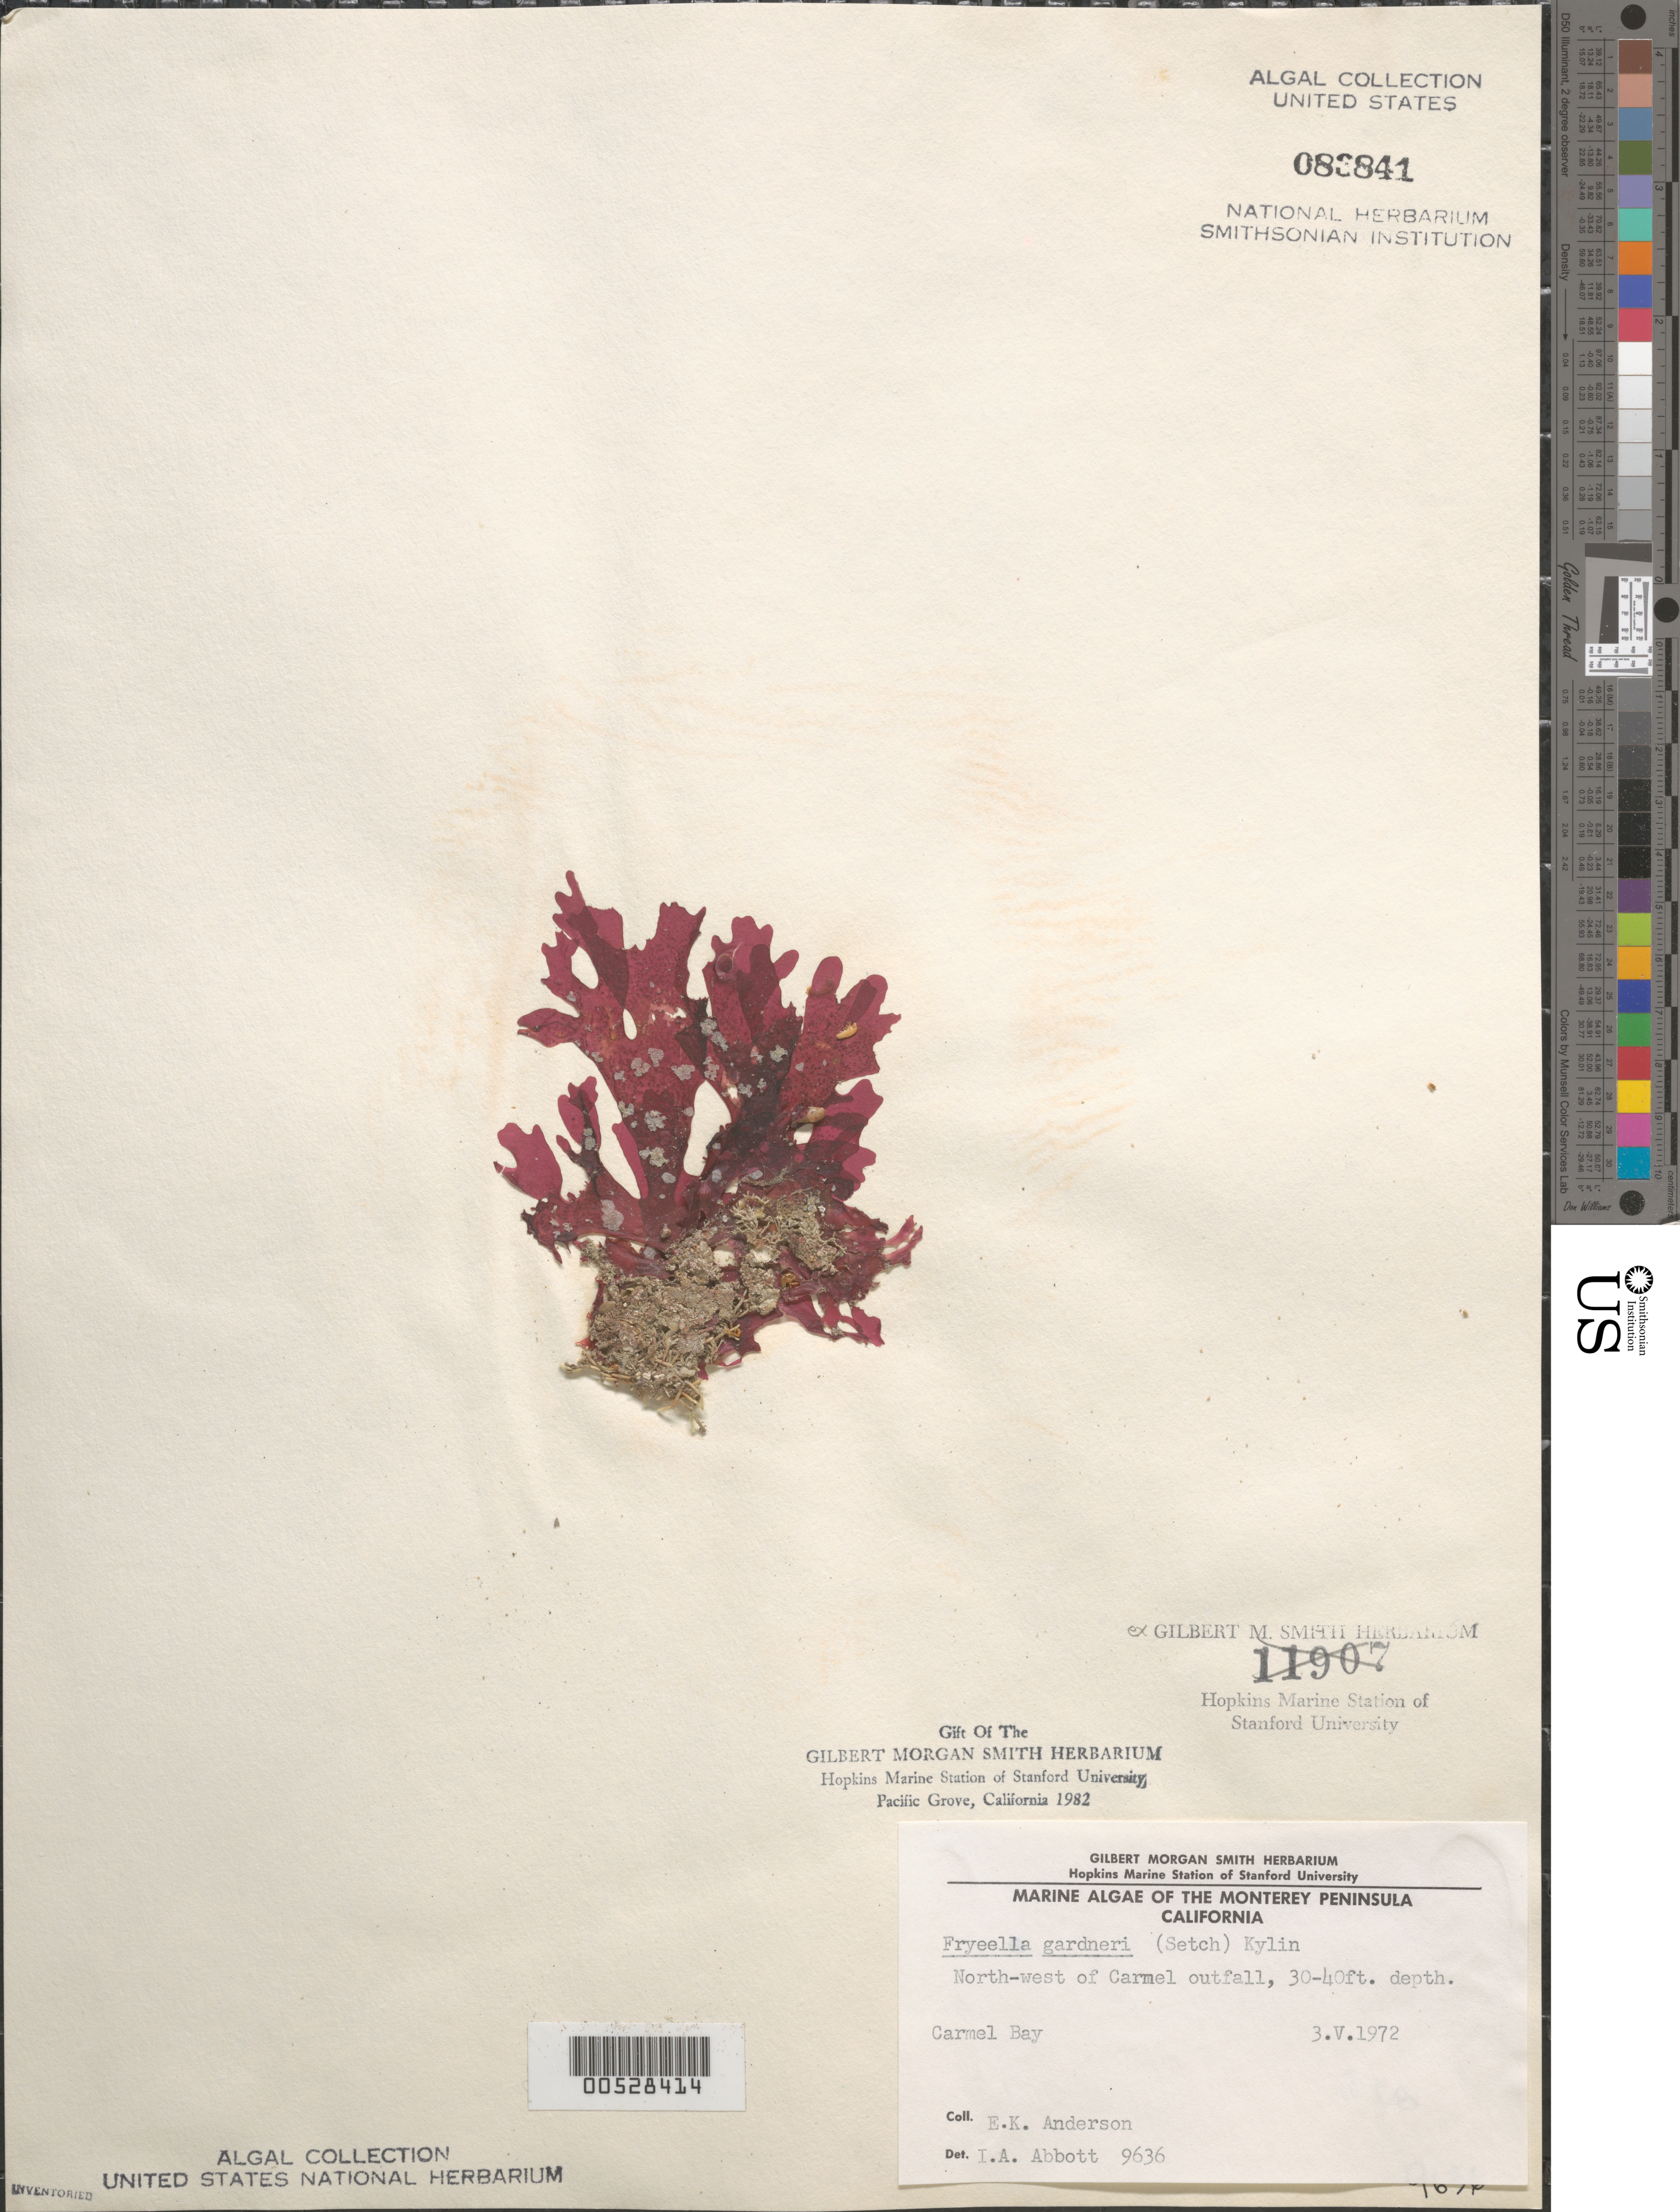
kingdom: Plantae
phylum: Rhodophyta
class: Florideophyceae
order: Rhodymeniales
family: Fryeellaceae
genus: Fryeella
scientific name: Fryeella gardneri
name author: (Setch.) Kylin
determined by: Abbott, Isabella A.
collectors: E. K. Anderson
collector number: IAA 9636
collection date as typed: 03 May 1972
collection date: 1972-05-03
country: United States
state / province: California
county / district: Monterey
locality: Carmel Bay, northwest of Carmel outfall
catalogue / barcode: US 83841